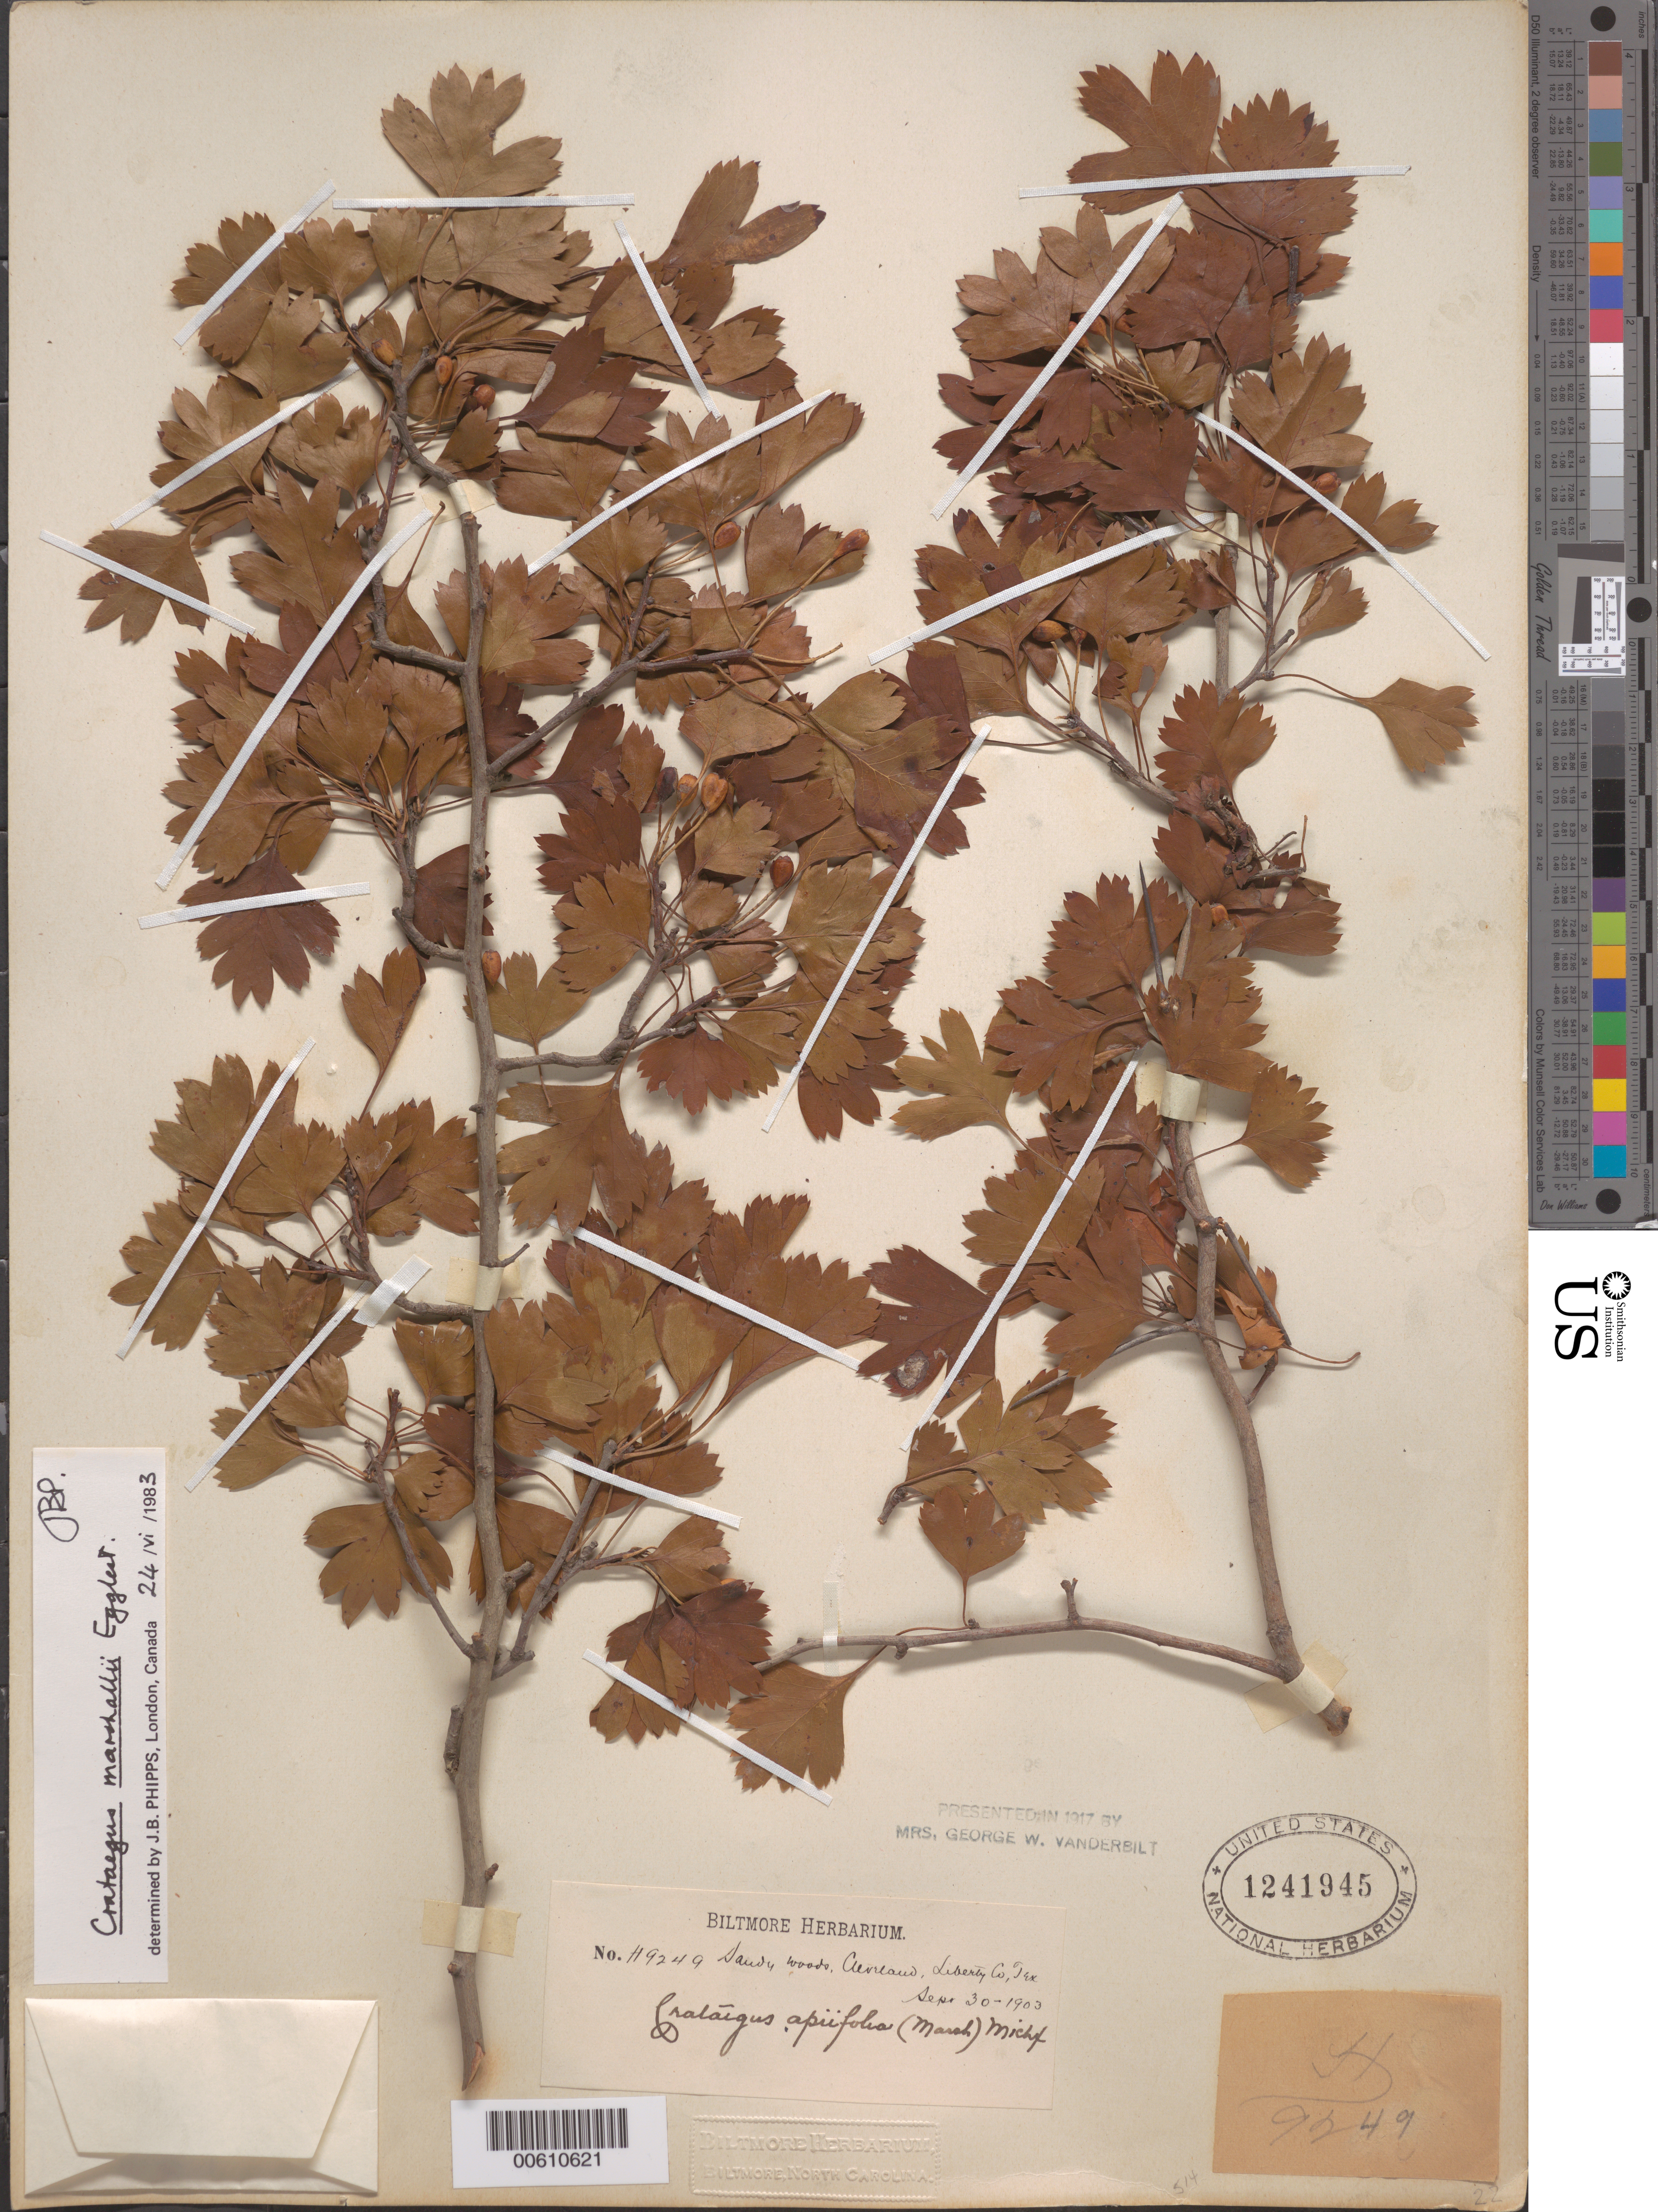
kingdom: Plantae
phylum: Tracheophyta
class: Magnoliopsida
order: Rosales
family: Rosaceae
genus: Crataegus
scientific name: Crataegus marshallii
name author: Eggl.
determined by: Phipps, James B., (UWO), University of Western Ontario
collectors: ex herb. Biltmore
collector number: H9249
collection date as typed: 30 Sep 1903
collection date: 1903-09-30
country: United States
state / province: Texas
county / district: Liberty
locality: Cleveland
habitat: Sandy woods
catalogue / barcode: US 1241945